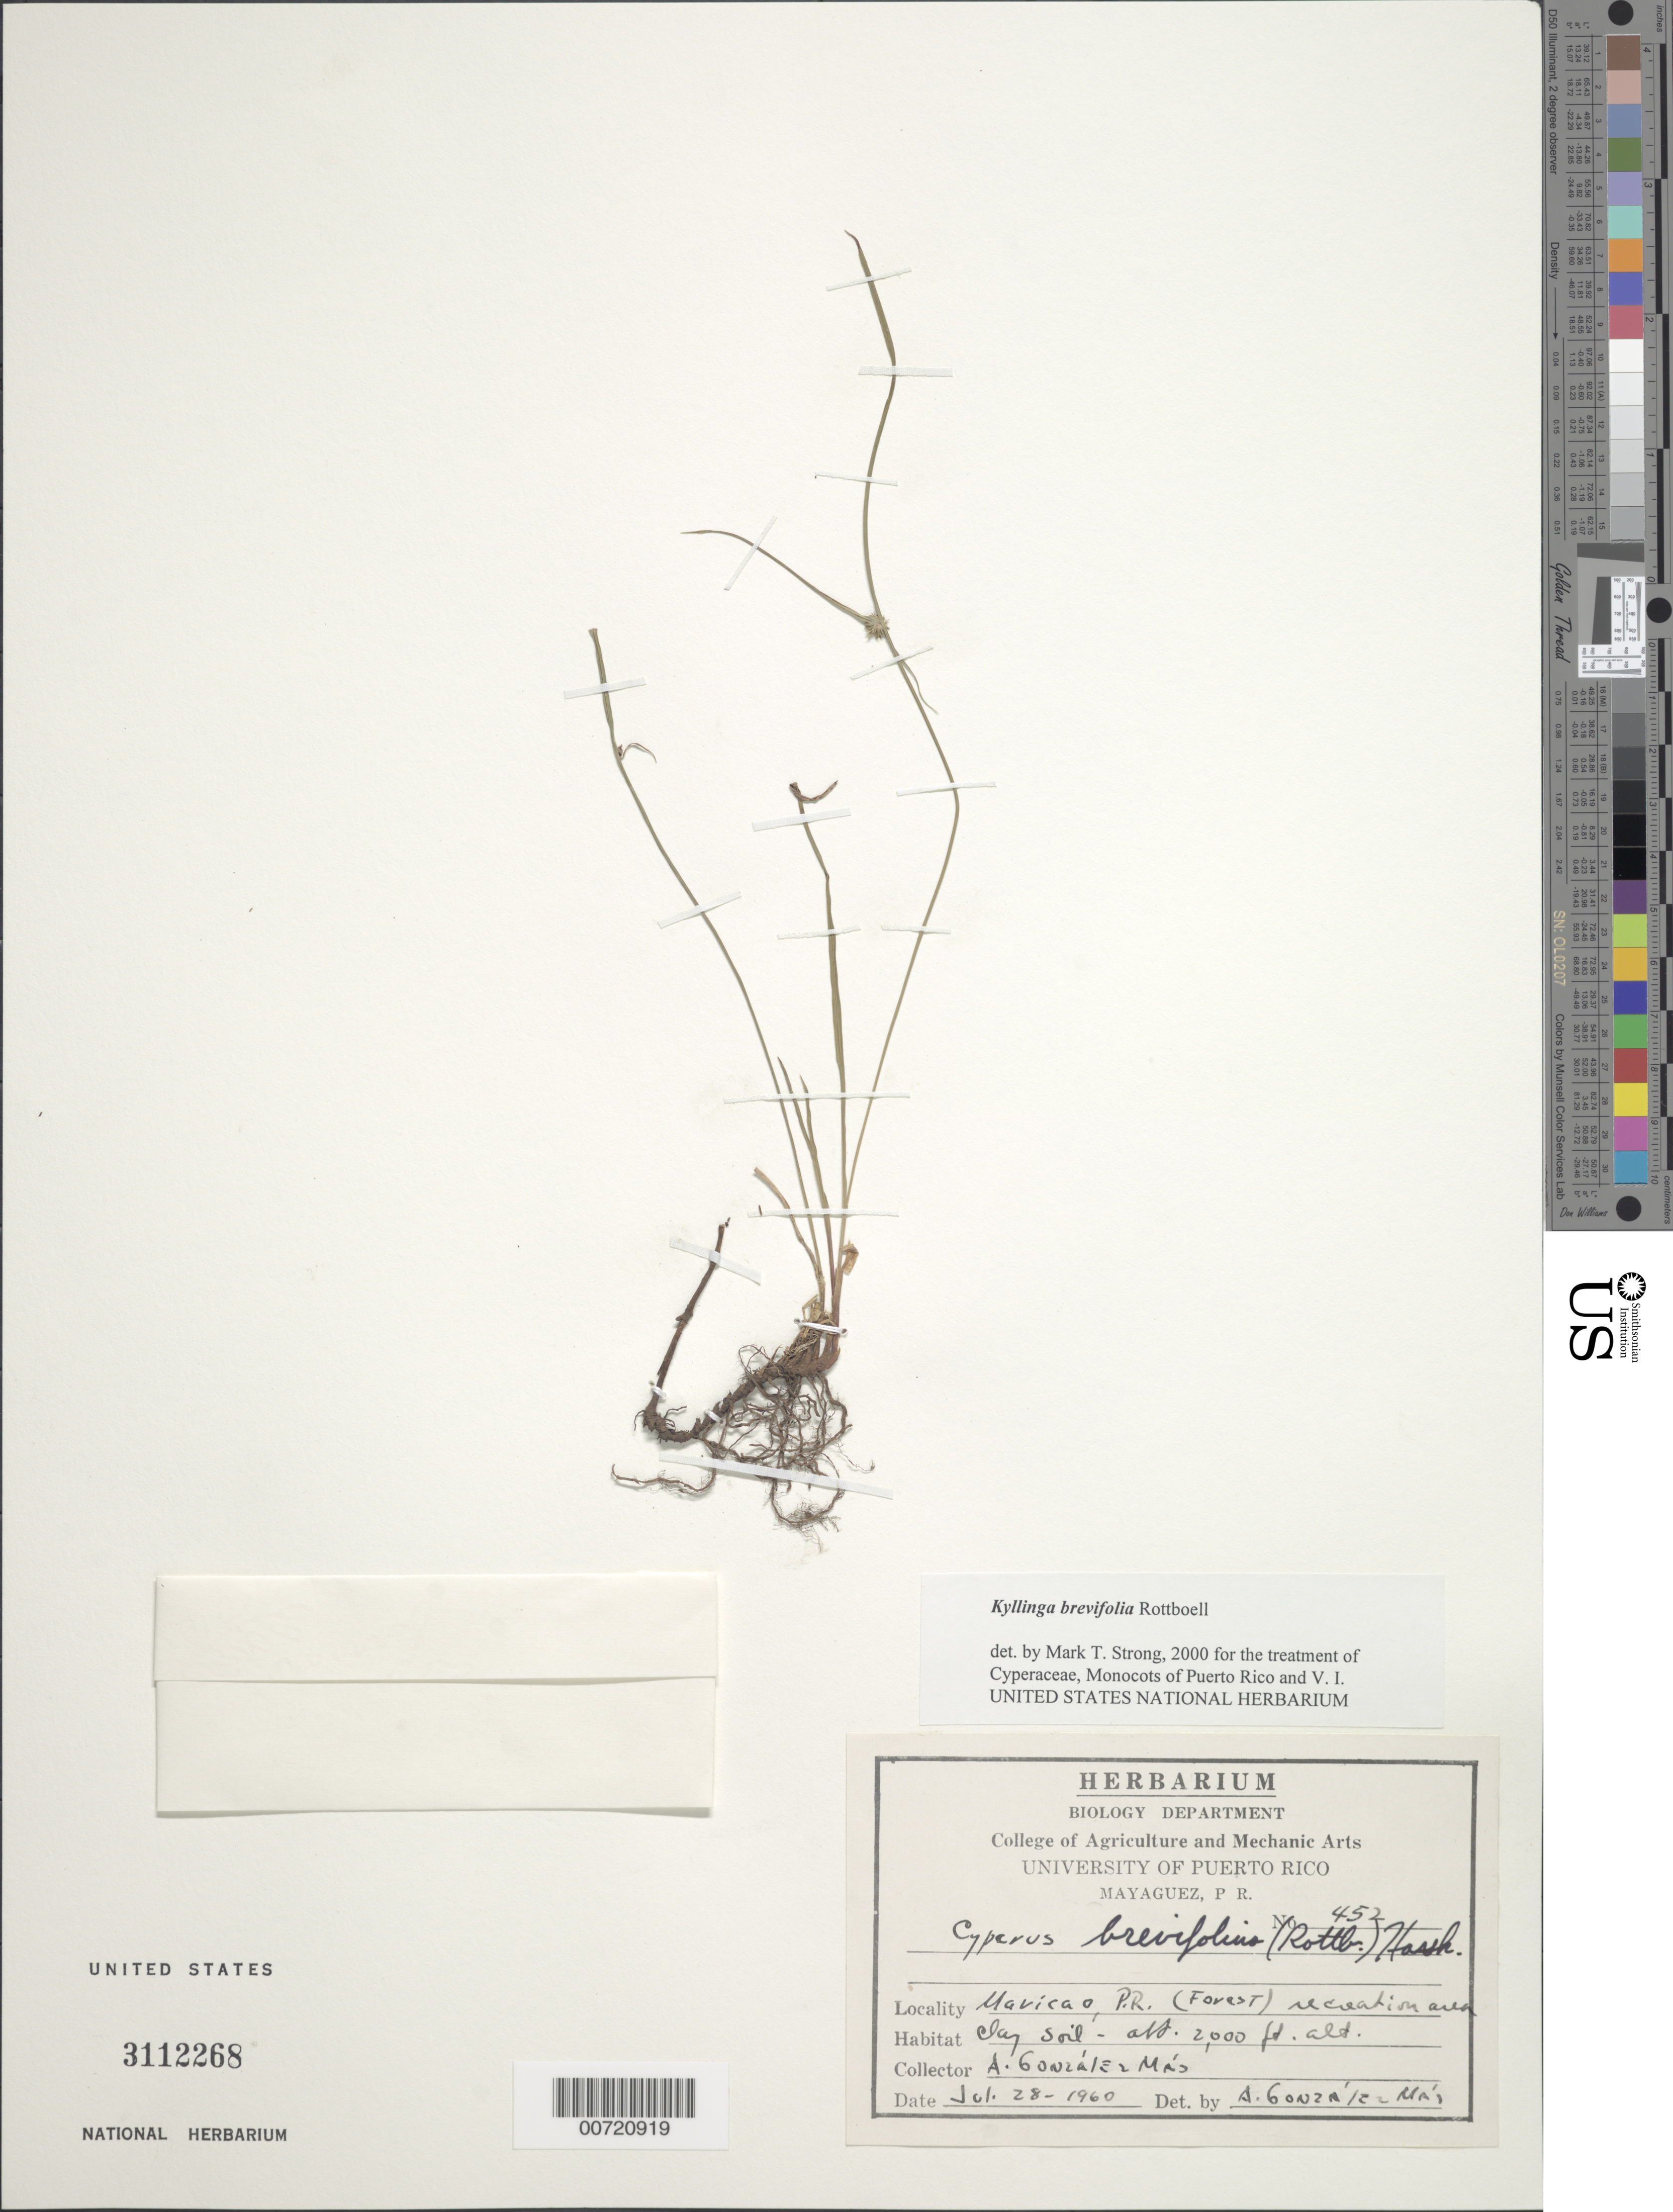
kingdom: Plantae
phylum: Tracheophyta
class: Liliopsida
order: Poales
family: Cyperaceae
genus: Cyperus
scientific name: Cyperus brevifolius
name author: (Rottb.) Hassk.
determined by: Strong, M. T., (US), Smithsonian Institution - National Museum of Natural History (UNITED STATES)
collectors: A. González Más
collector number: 452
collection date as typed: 28 Jul 1960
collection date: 1960-07-28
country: Puerto Rico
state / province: Maricao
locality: Maricao: Maricao Forest, recreation area.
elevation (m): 610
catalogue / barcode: US 3112268